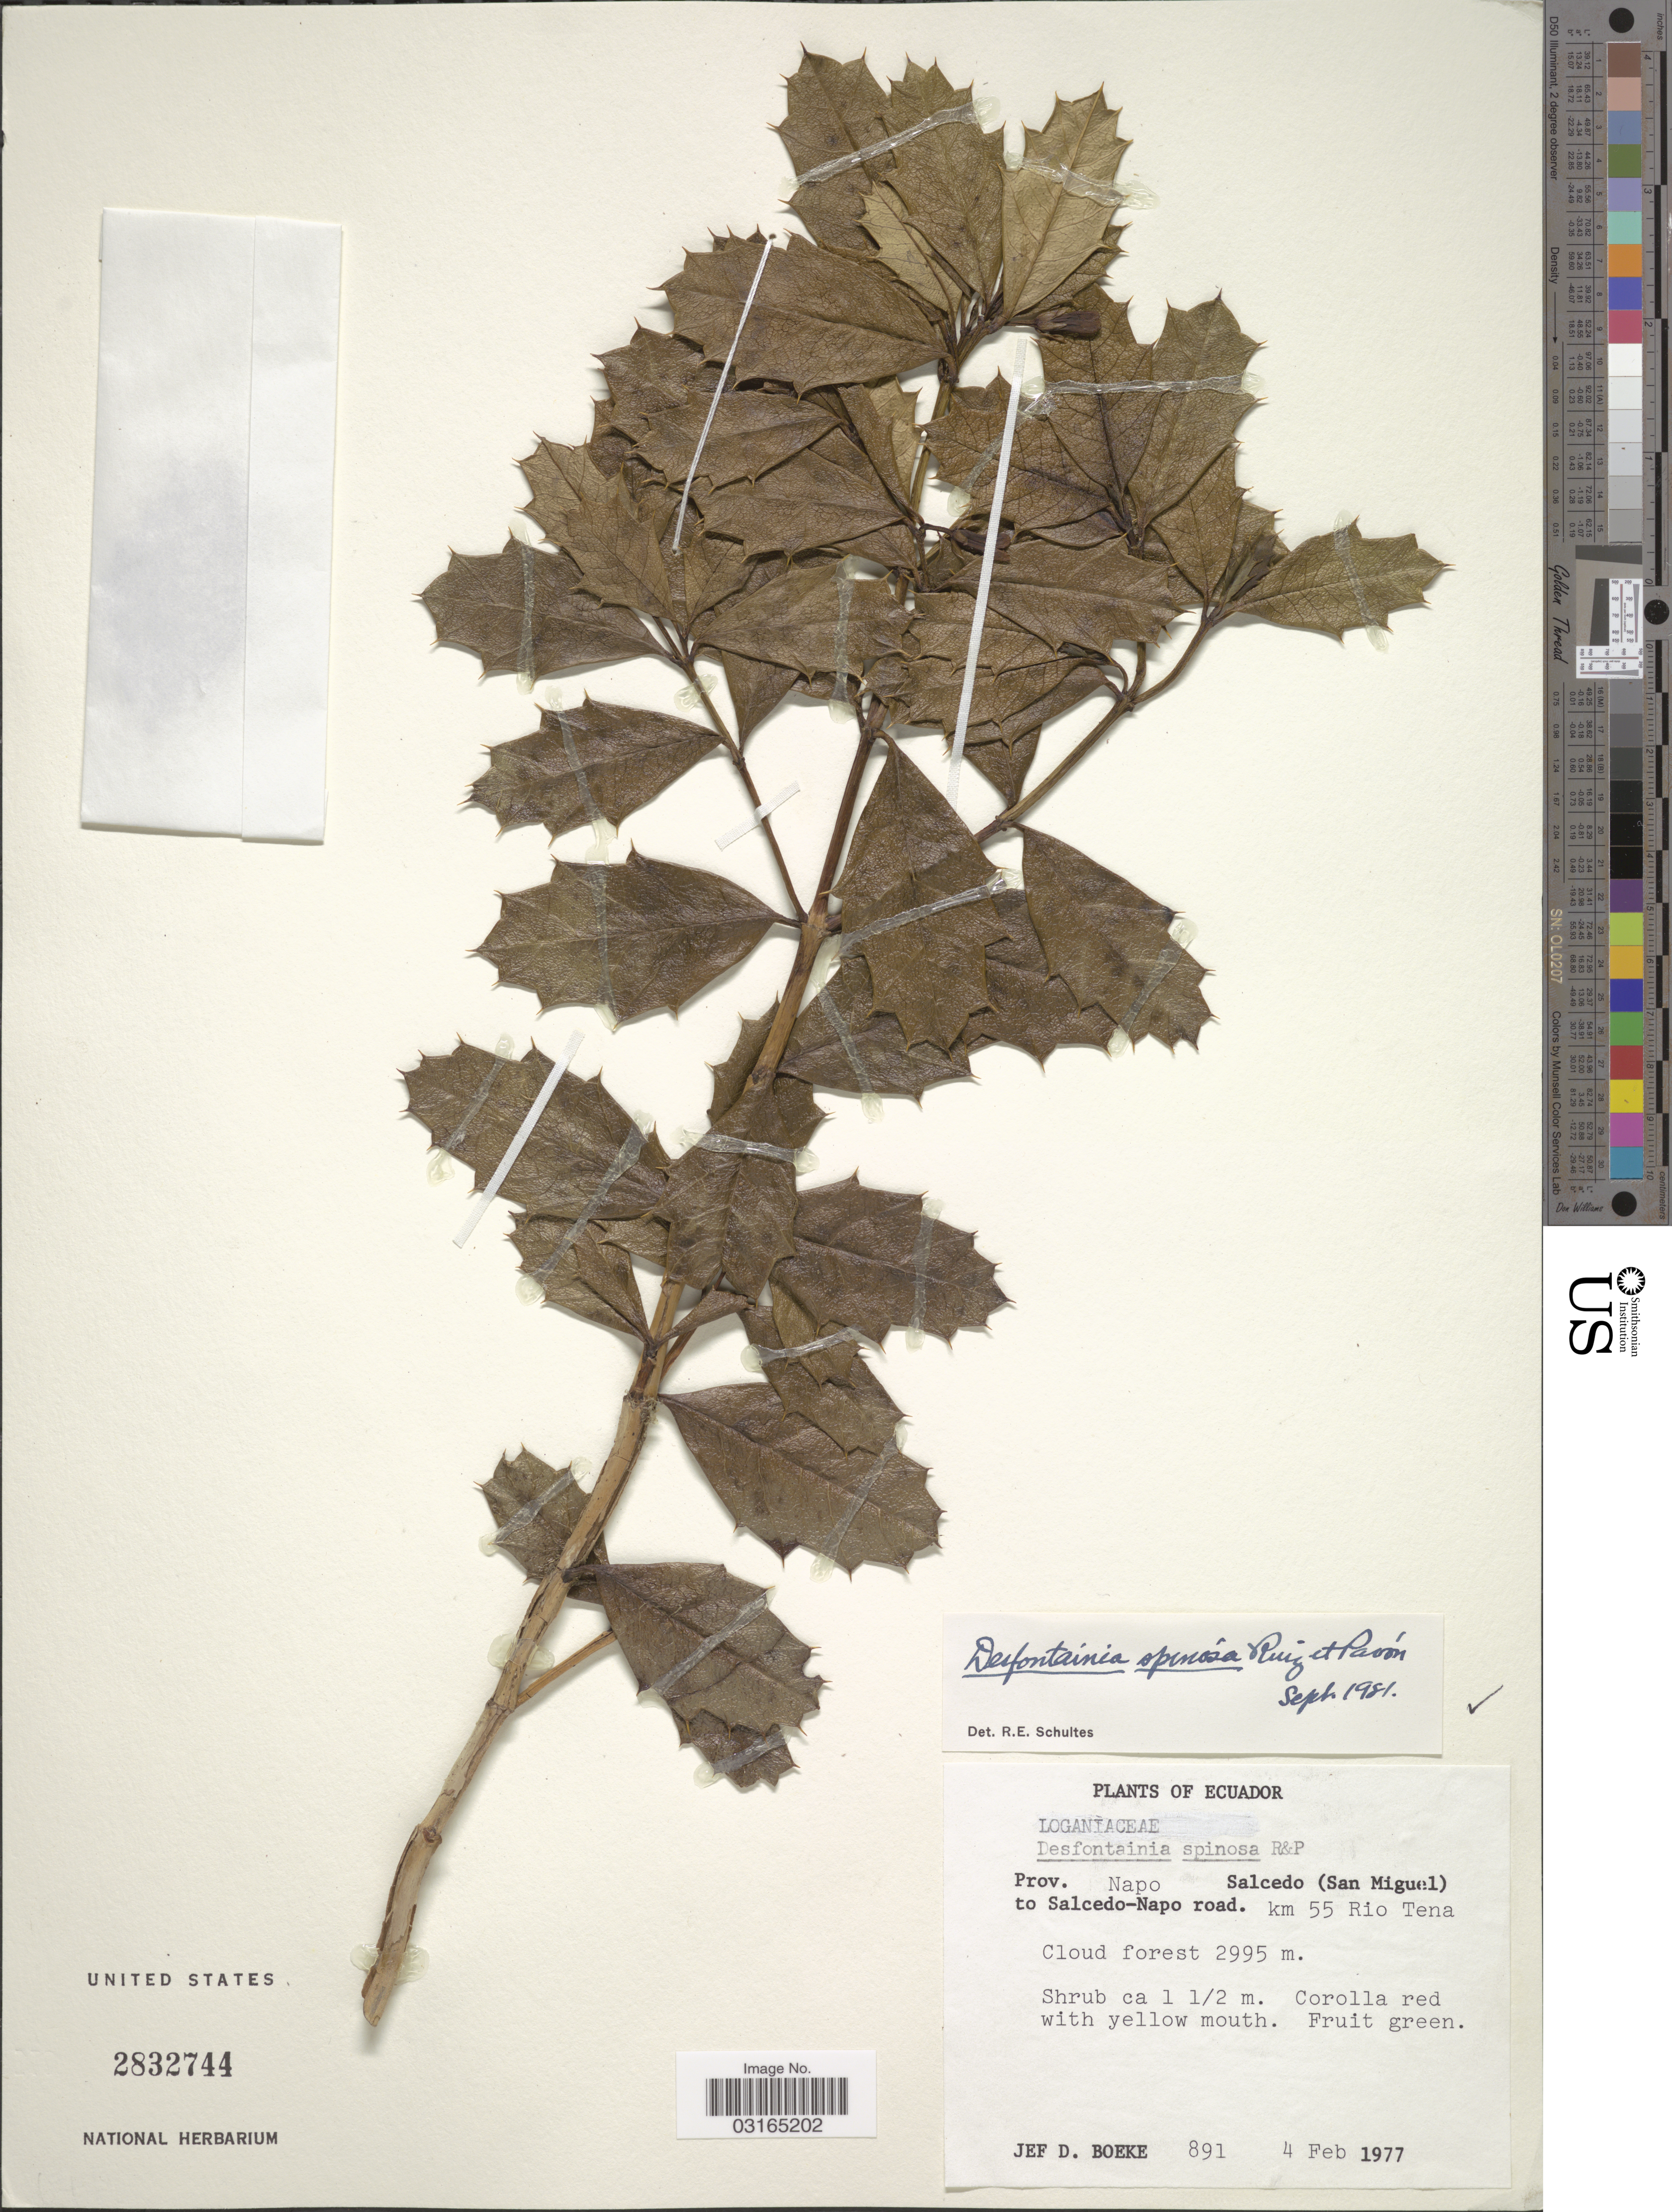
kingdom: Plantae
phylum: Tracheophyta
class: Magnoliopsida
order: Bruniales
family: Columelliaceae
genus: Desfontainia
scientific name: Desfontainia spinosa var. spinosa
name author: Ruiz & Pav.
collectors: J. Boeke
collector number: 891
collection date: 1977-02-04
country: Ecuador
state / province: Napo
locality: Salcedo (San Miguel) to Salcedo-Napo road. Km 55 Rio Tena.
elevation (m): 2995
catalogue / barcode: US 2832744